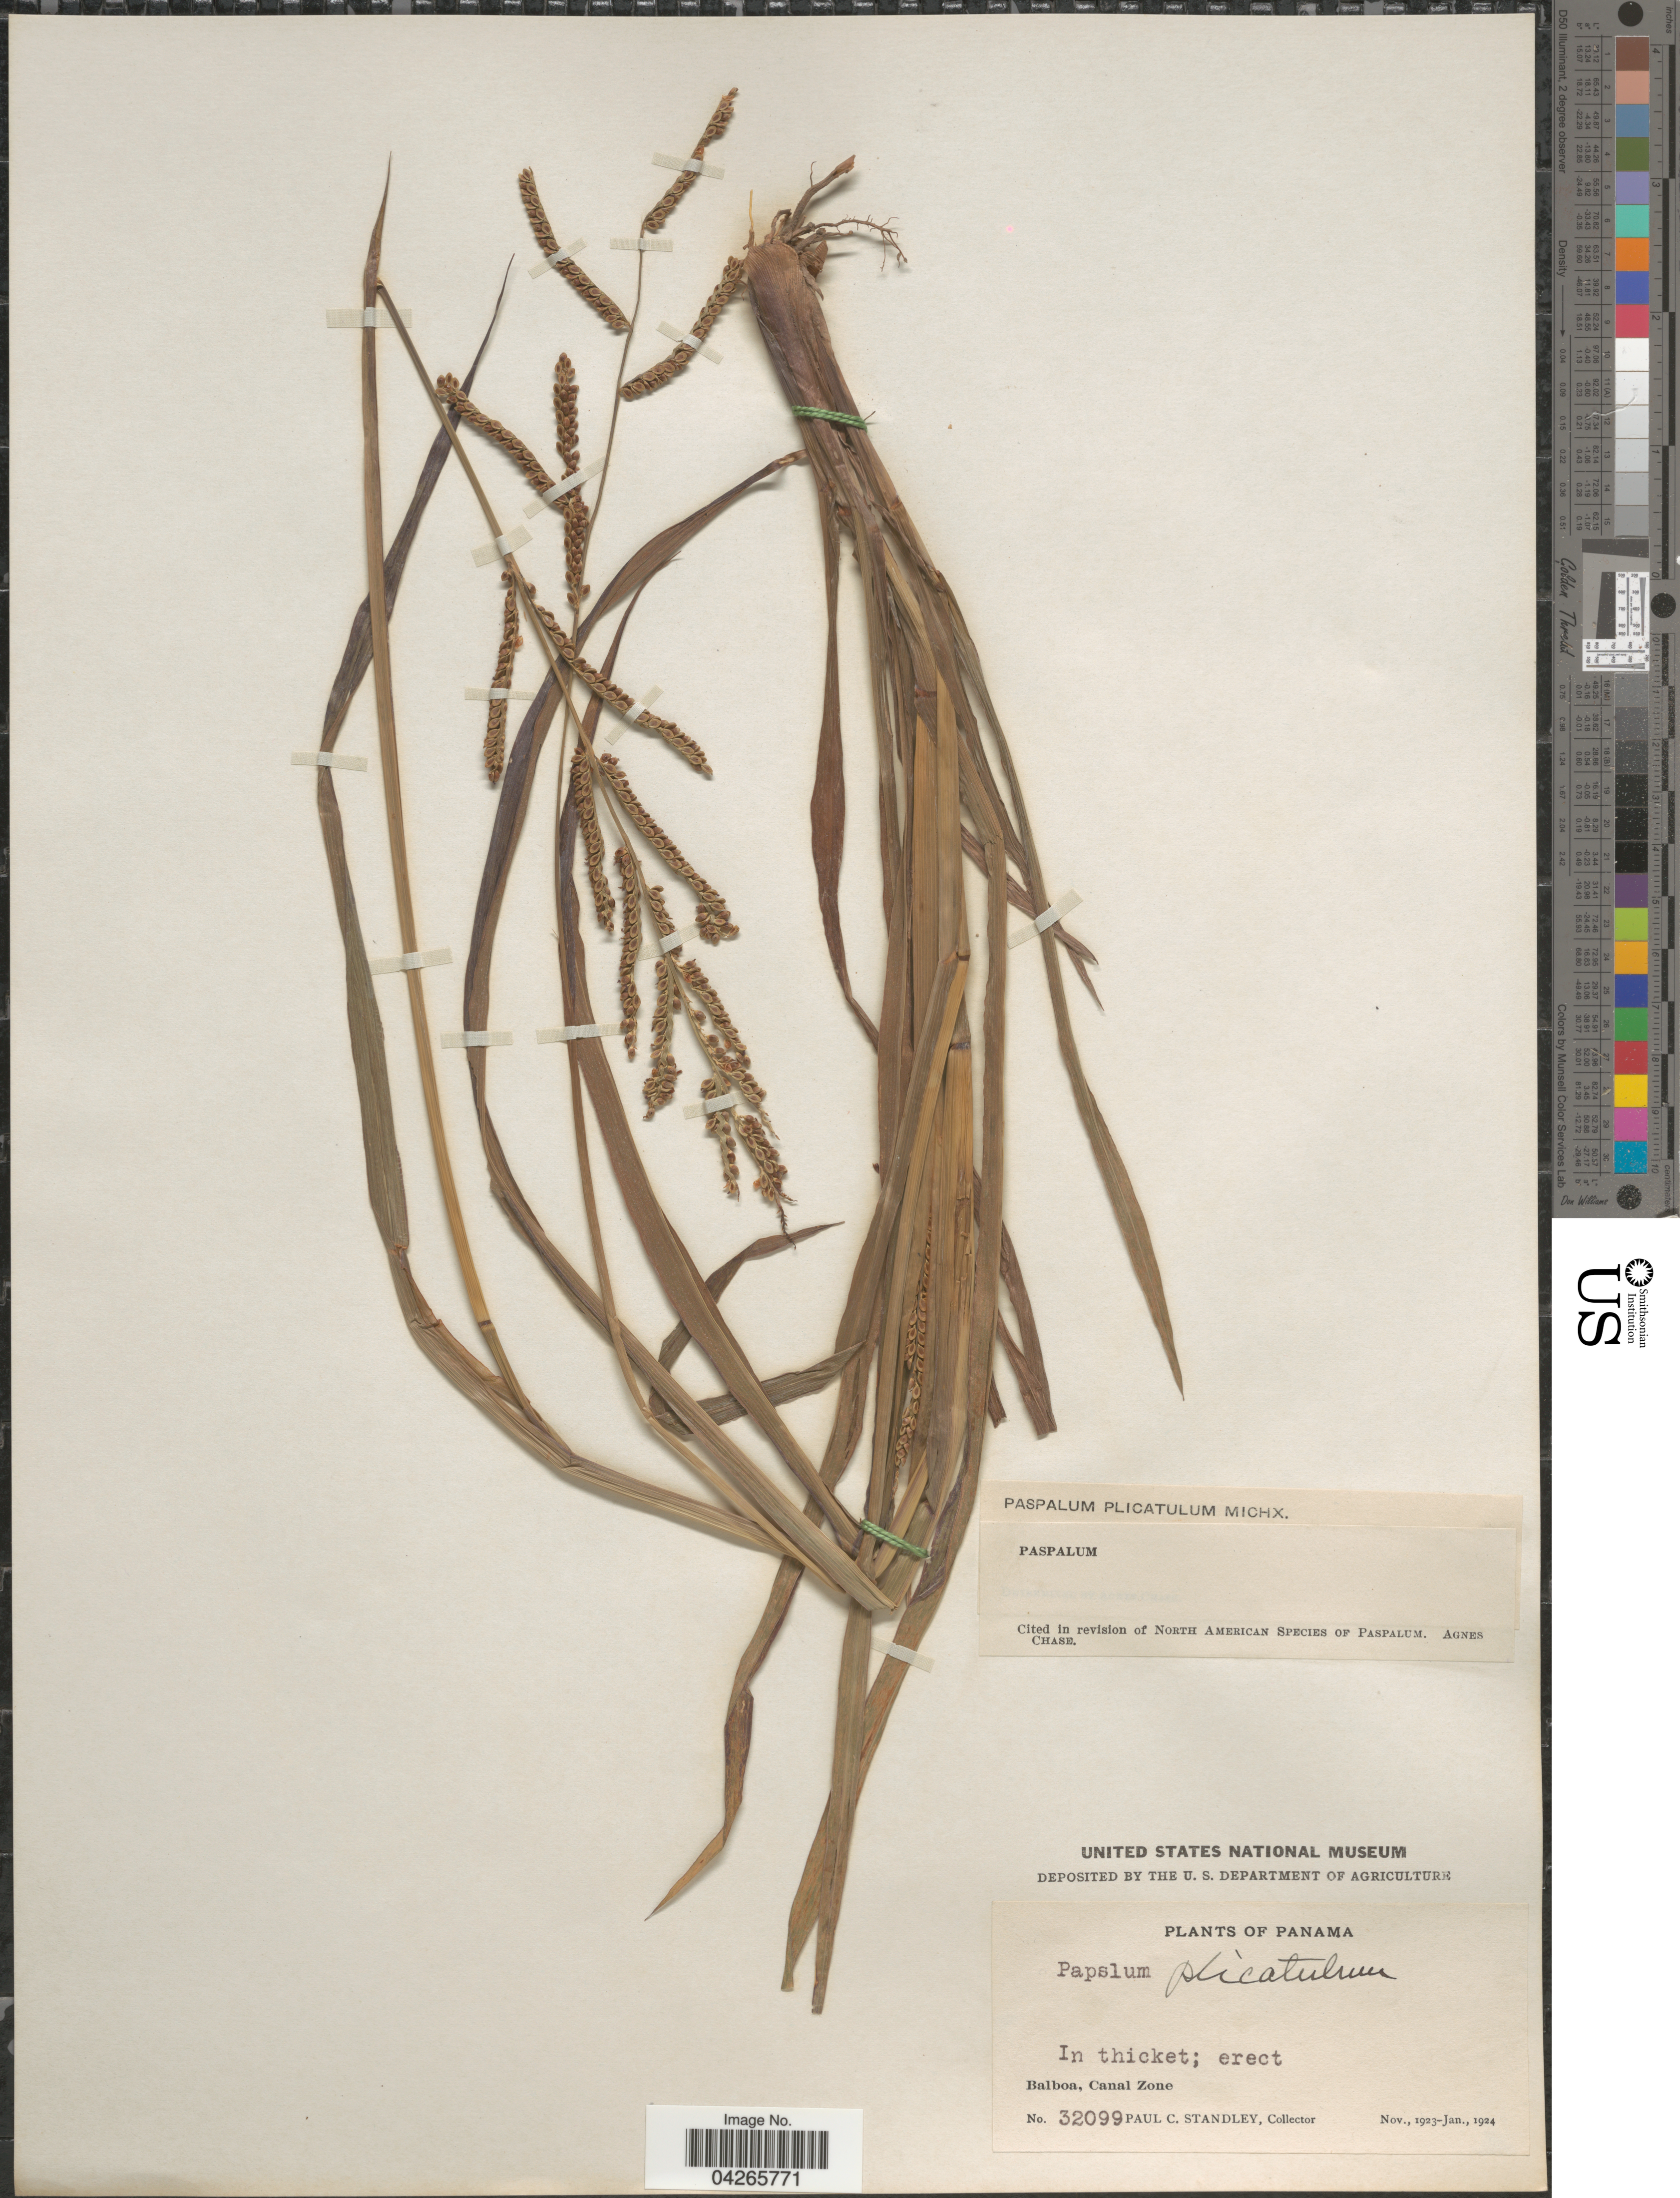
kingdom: Plantae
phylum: Tracheophyta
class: Liliopsida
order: Poales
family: Poaceae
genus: Paspalum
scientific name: Paspalum plicatulum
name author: Michx.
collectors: P. C. Standley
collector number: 32099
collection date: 1923-11/1924-01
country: Panama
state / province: Colón / Panamá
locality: In thicket; Balboa, Canal Zone.